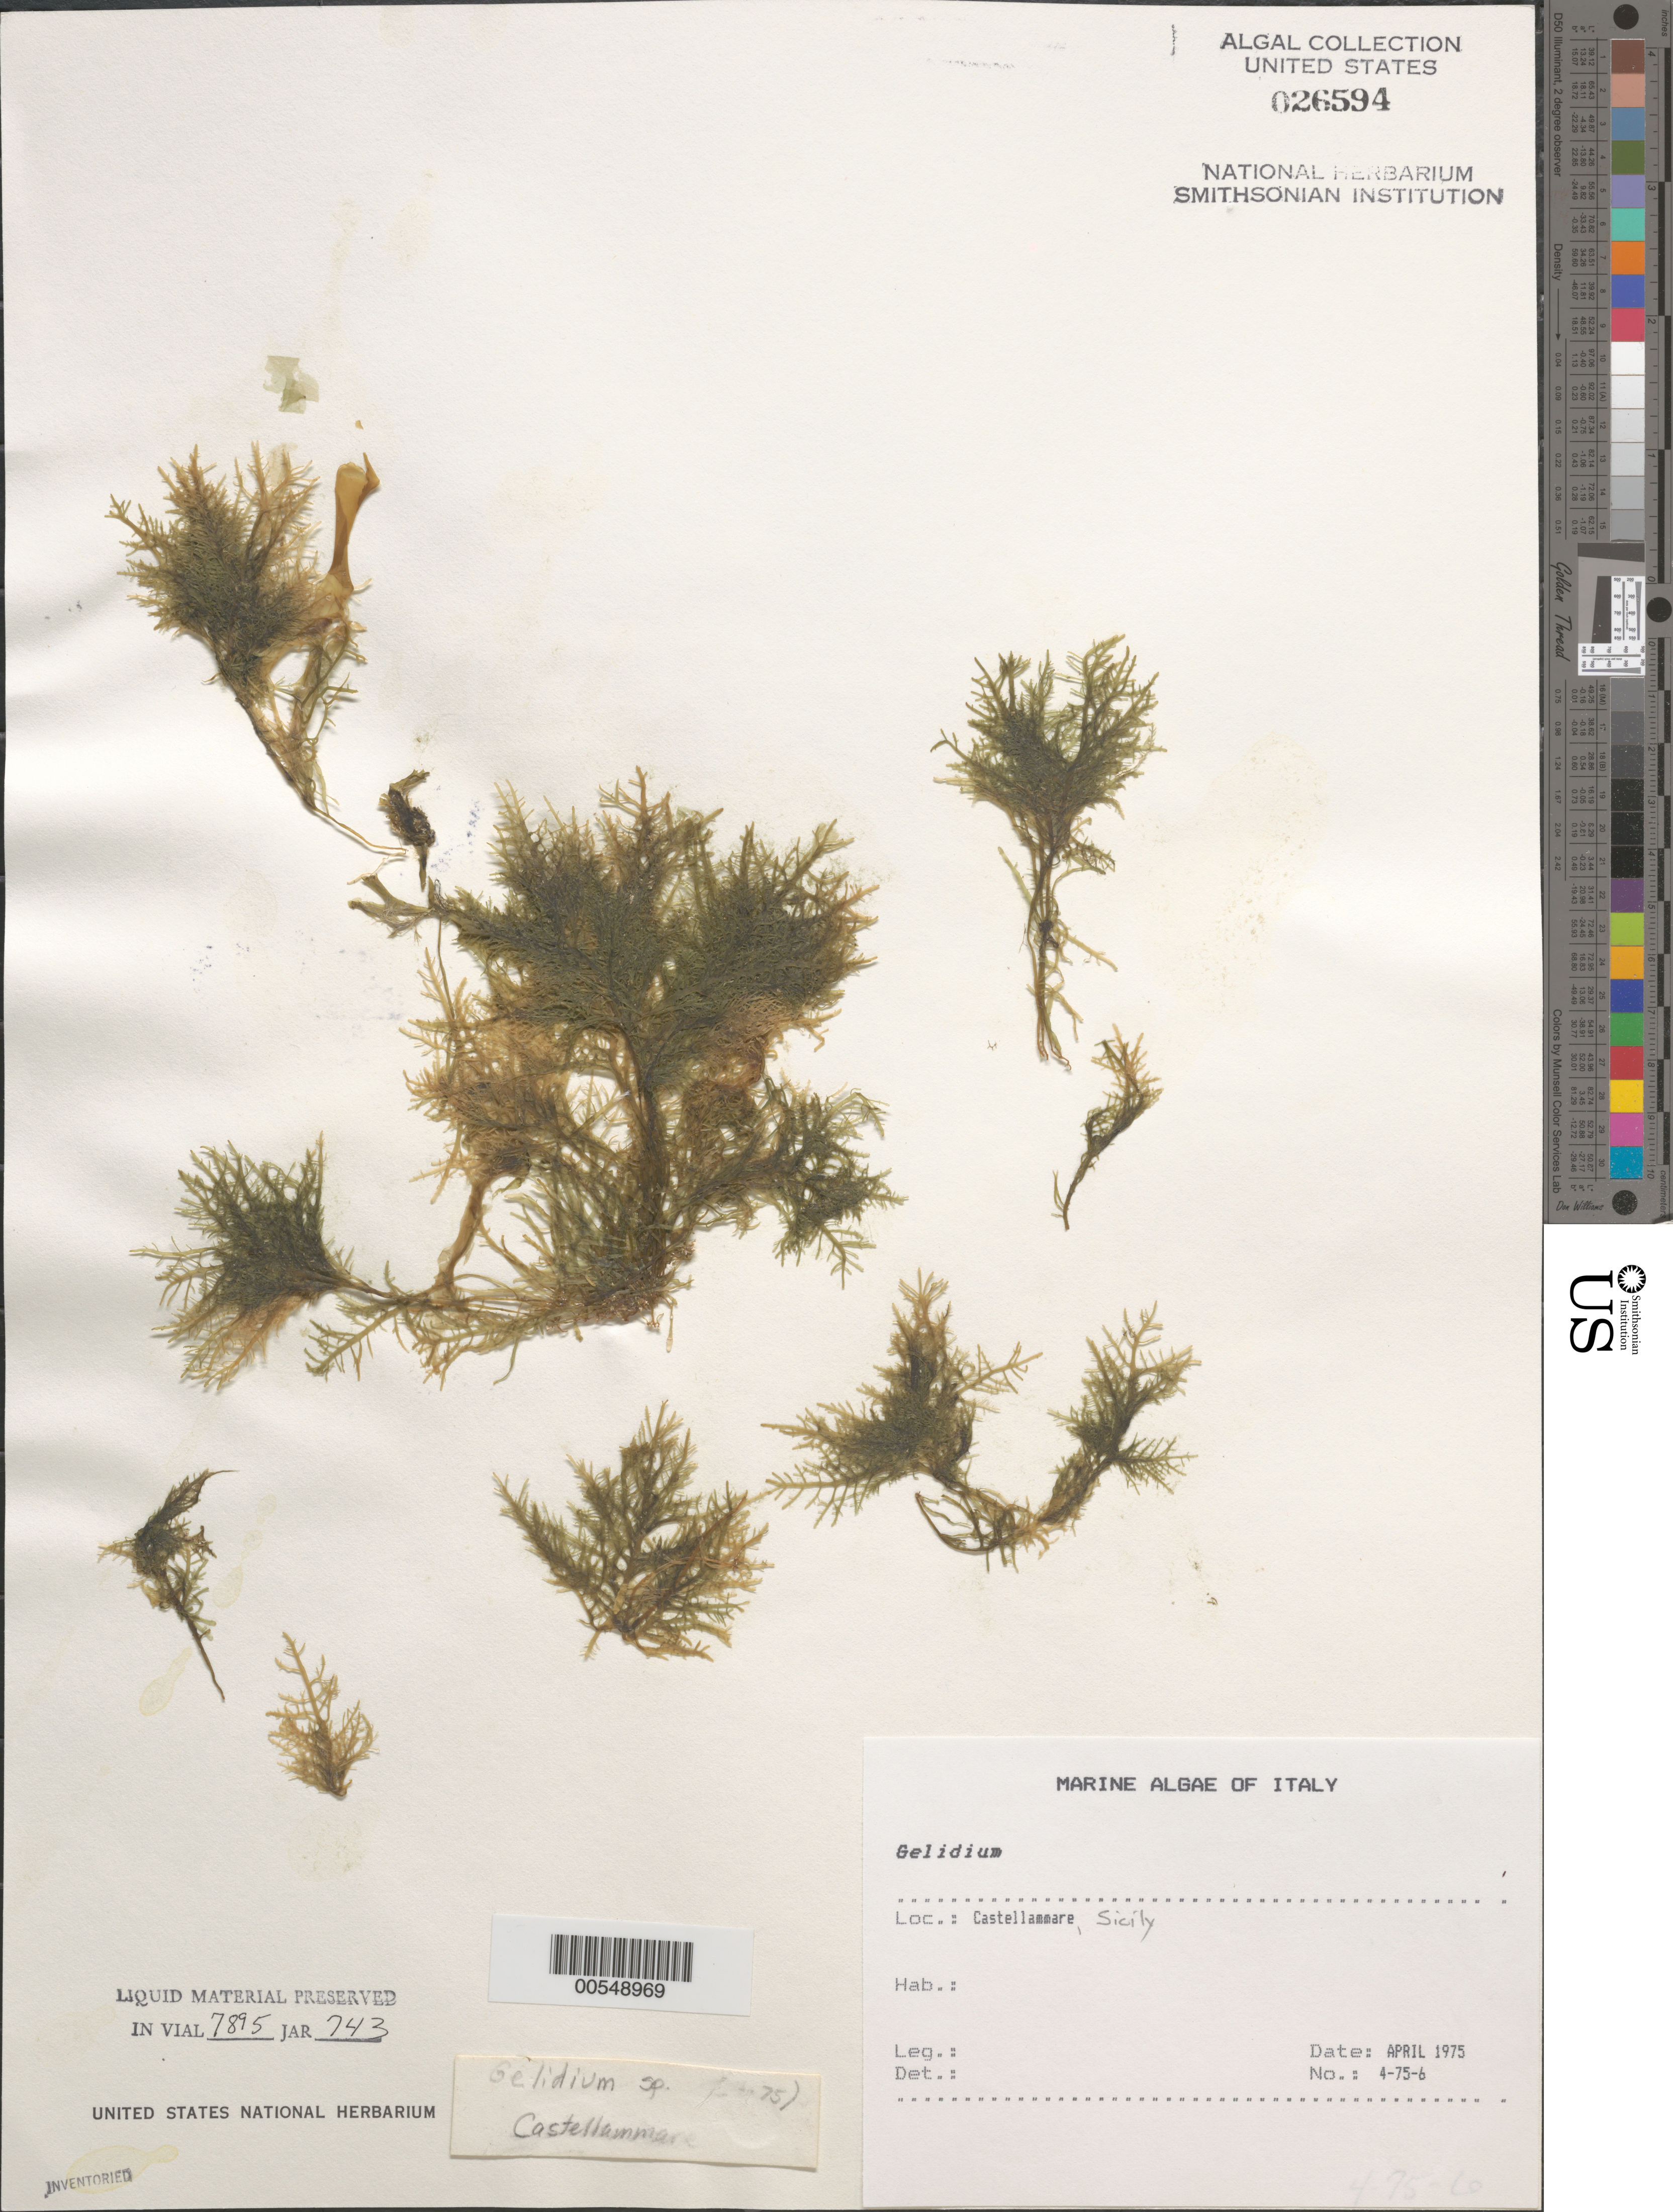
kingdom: Plantae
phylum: Rhodophyta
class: Florideophyceae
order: Gelidiales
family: Gelidiaceae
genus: Gelidium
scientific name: Gelidium sp.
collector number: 4-75-6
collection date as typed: Apr 1975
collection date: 1975-04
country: Italy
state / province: Siciliana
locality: Castellammare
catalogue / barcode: US 26594